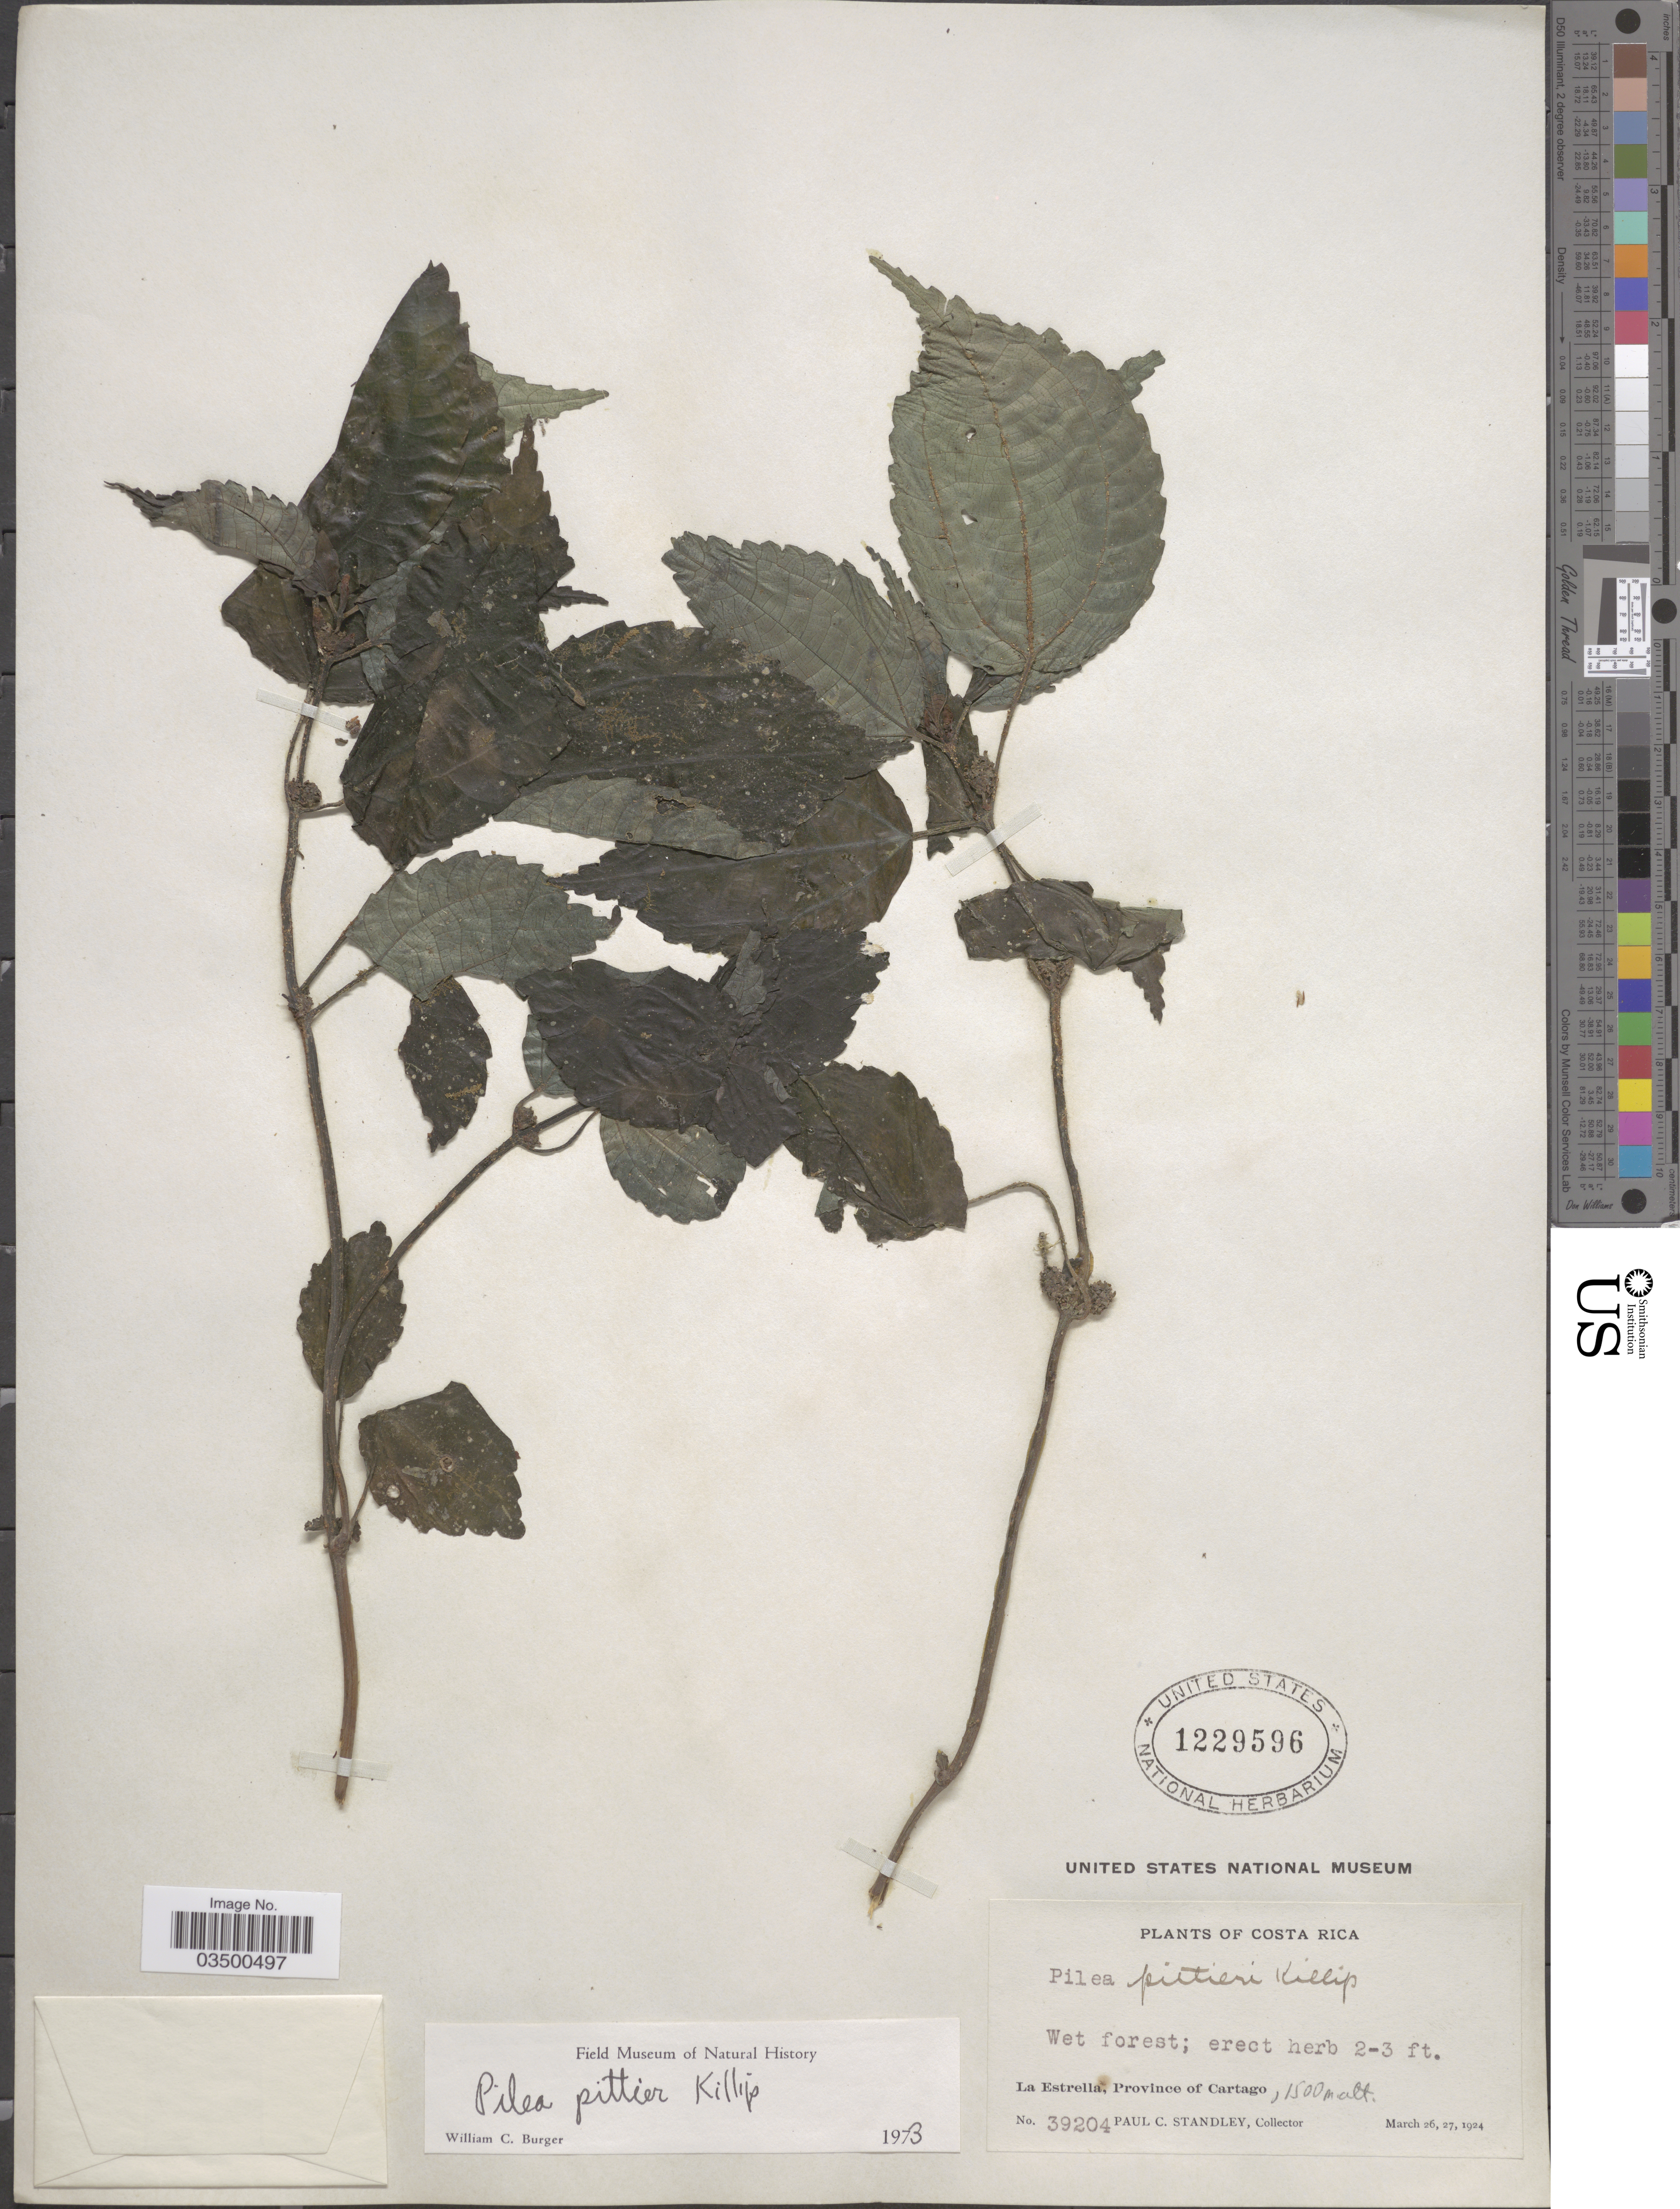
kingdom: Plantae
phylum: Tracheophyta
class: Magnoliopsida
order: Rosales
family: Urticaceae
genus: Pilea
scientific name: Pilea pittieri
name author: Killip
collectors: P. C. Standley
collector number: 39204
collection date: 1924-03-26/1924-03-27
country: Costa Rica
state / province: Cartago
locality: La Estrella, Province of Cartago.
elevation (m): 1500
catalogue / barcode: US 1229596